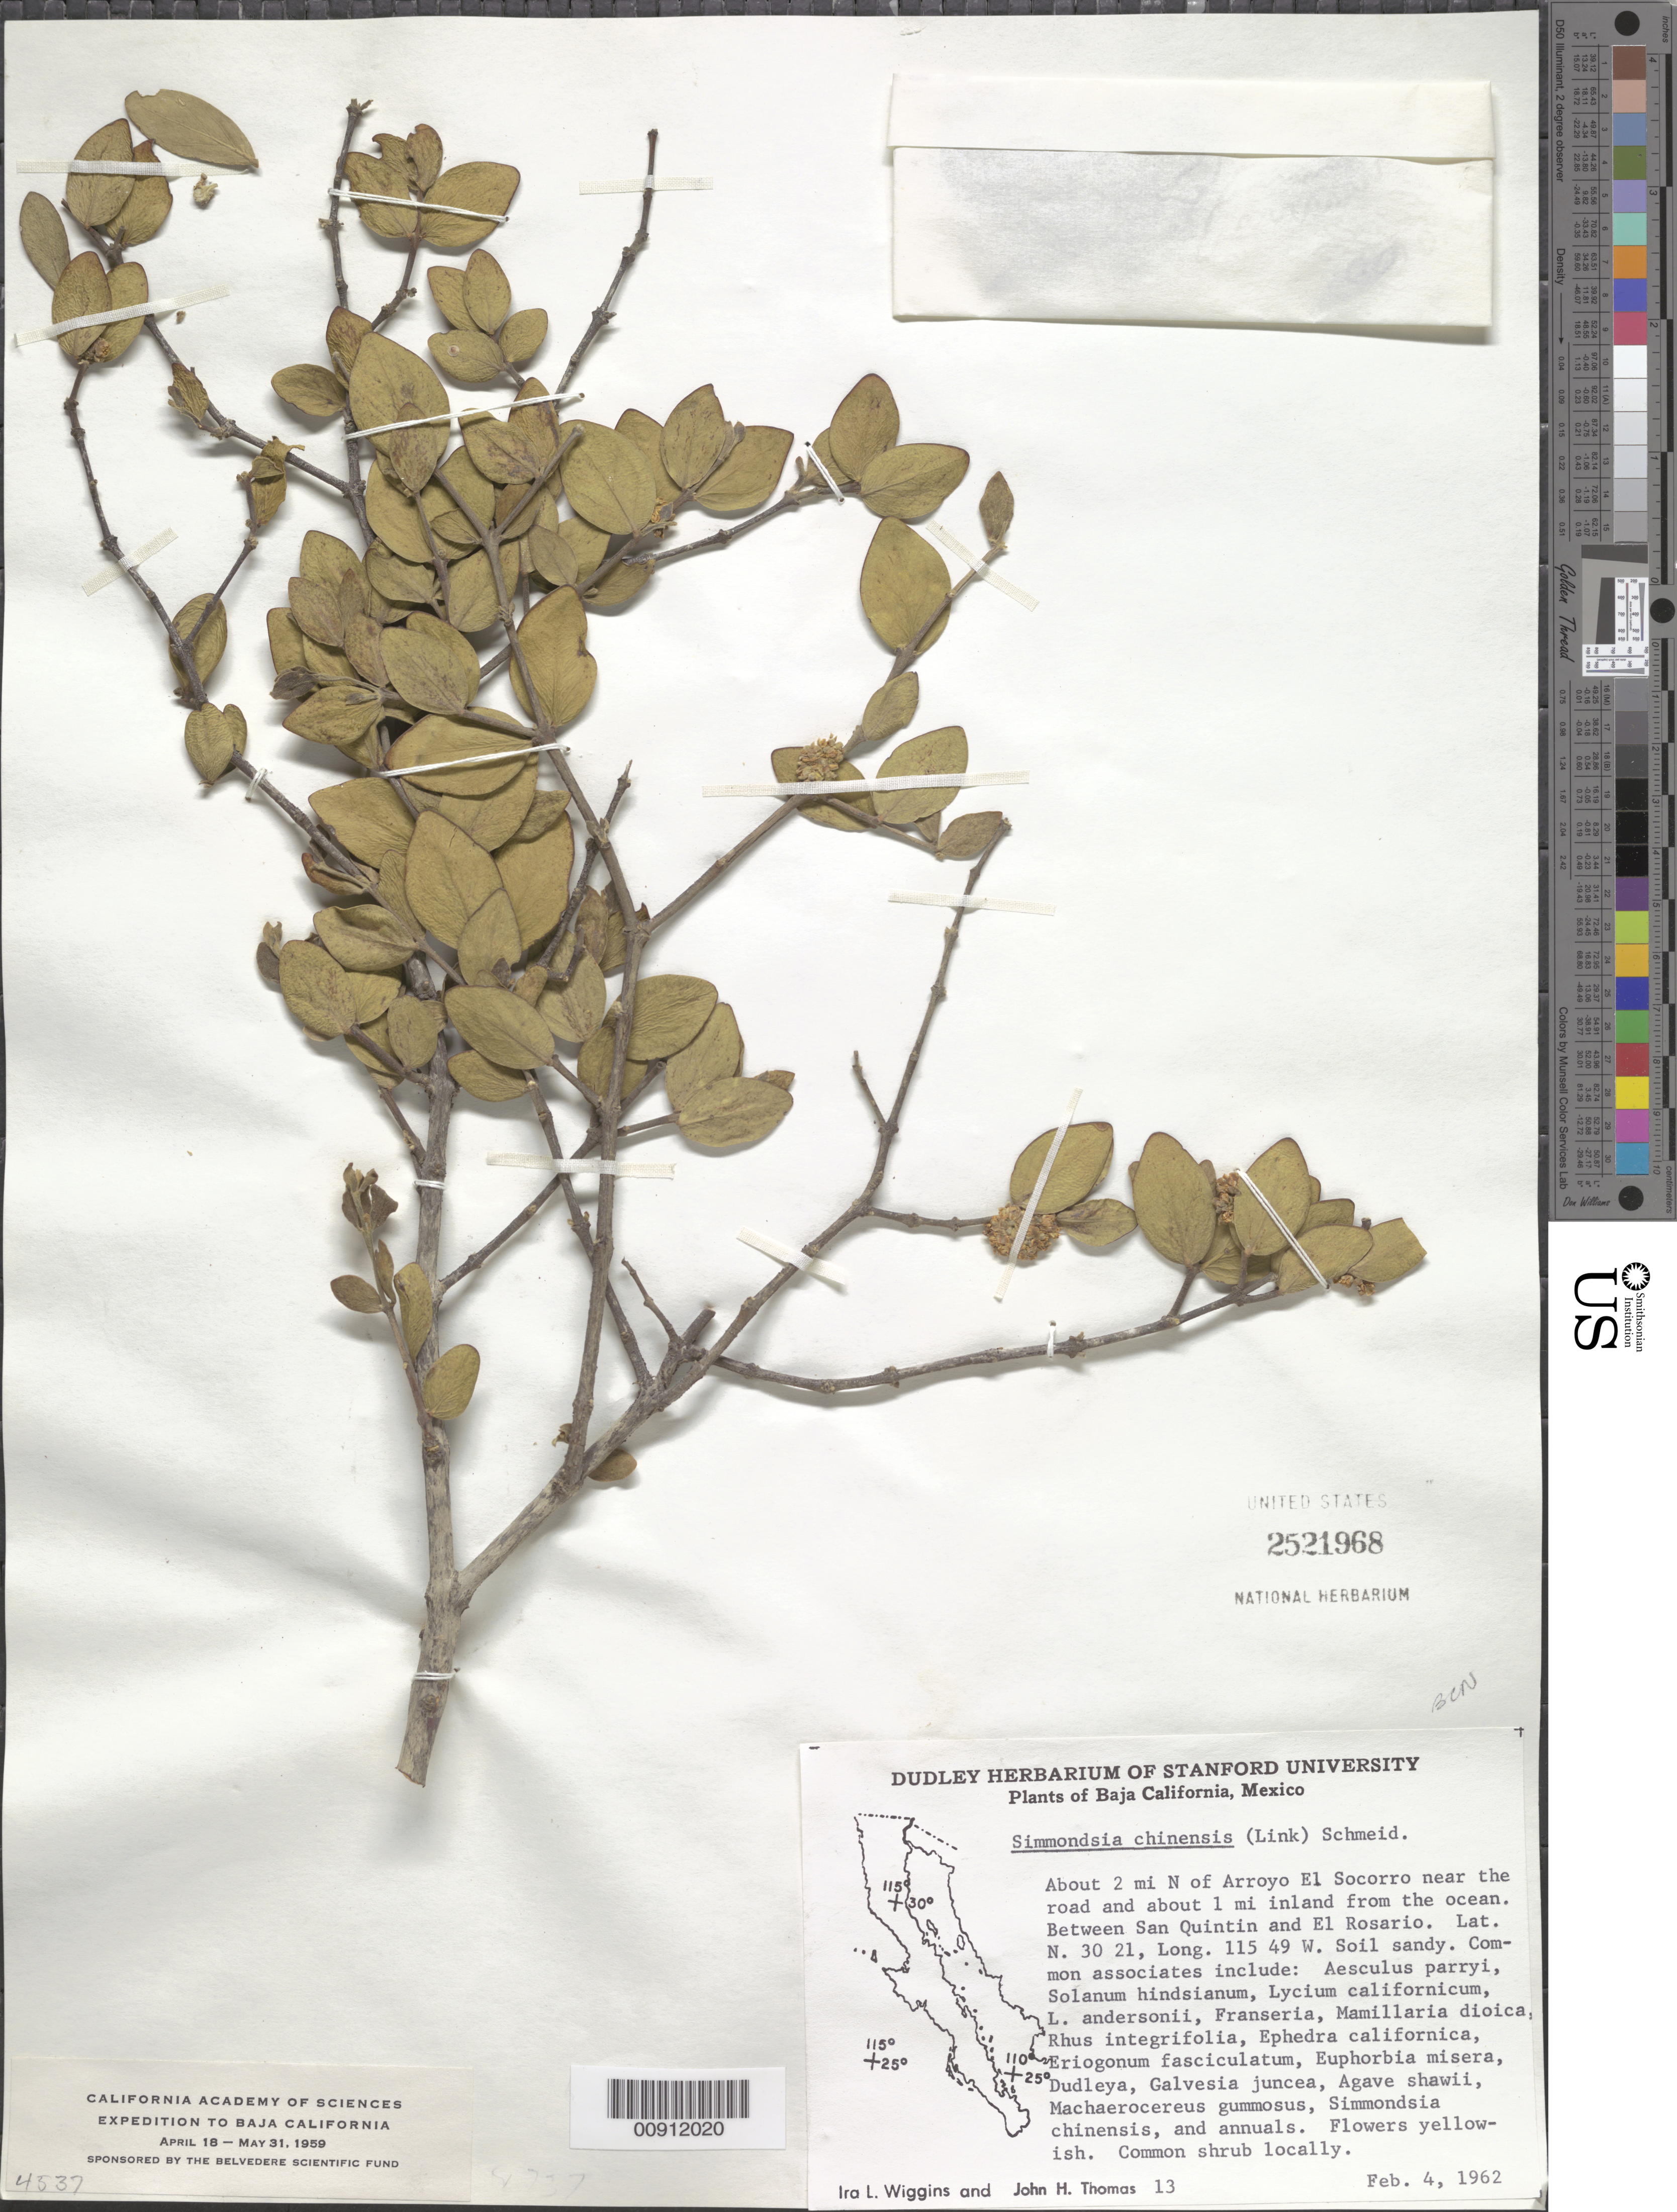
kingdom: Plantae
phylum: Tracheophyta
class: Magnoliopsida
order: Caryophyllales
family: Simmondsiaceae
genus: Simmondsia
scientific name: Simmondsia chinensis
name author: (Link) C.K. Schneid.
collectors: I. L. Wiggins & J. H. Thomas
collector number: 13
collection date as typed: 04 Feb 1962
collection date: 1962-02-04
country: Mexico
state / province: Baja California Norte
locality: About 2 mi. N OF Arroyo El Socorro near road and about 1 mi. inland from the Ocean. Between San Quintin and El Rosario. Baja California.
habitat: Soil sandy. Common assoc.: Aesculuis parryi, Solanum hindsianum, Lycium californicum, L. andersonii, Franseria, Mamillaria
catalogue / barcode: US 2521968